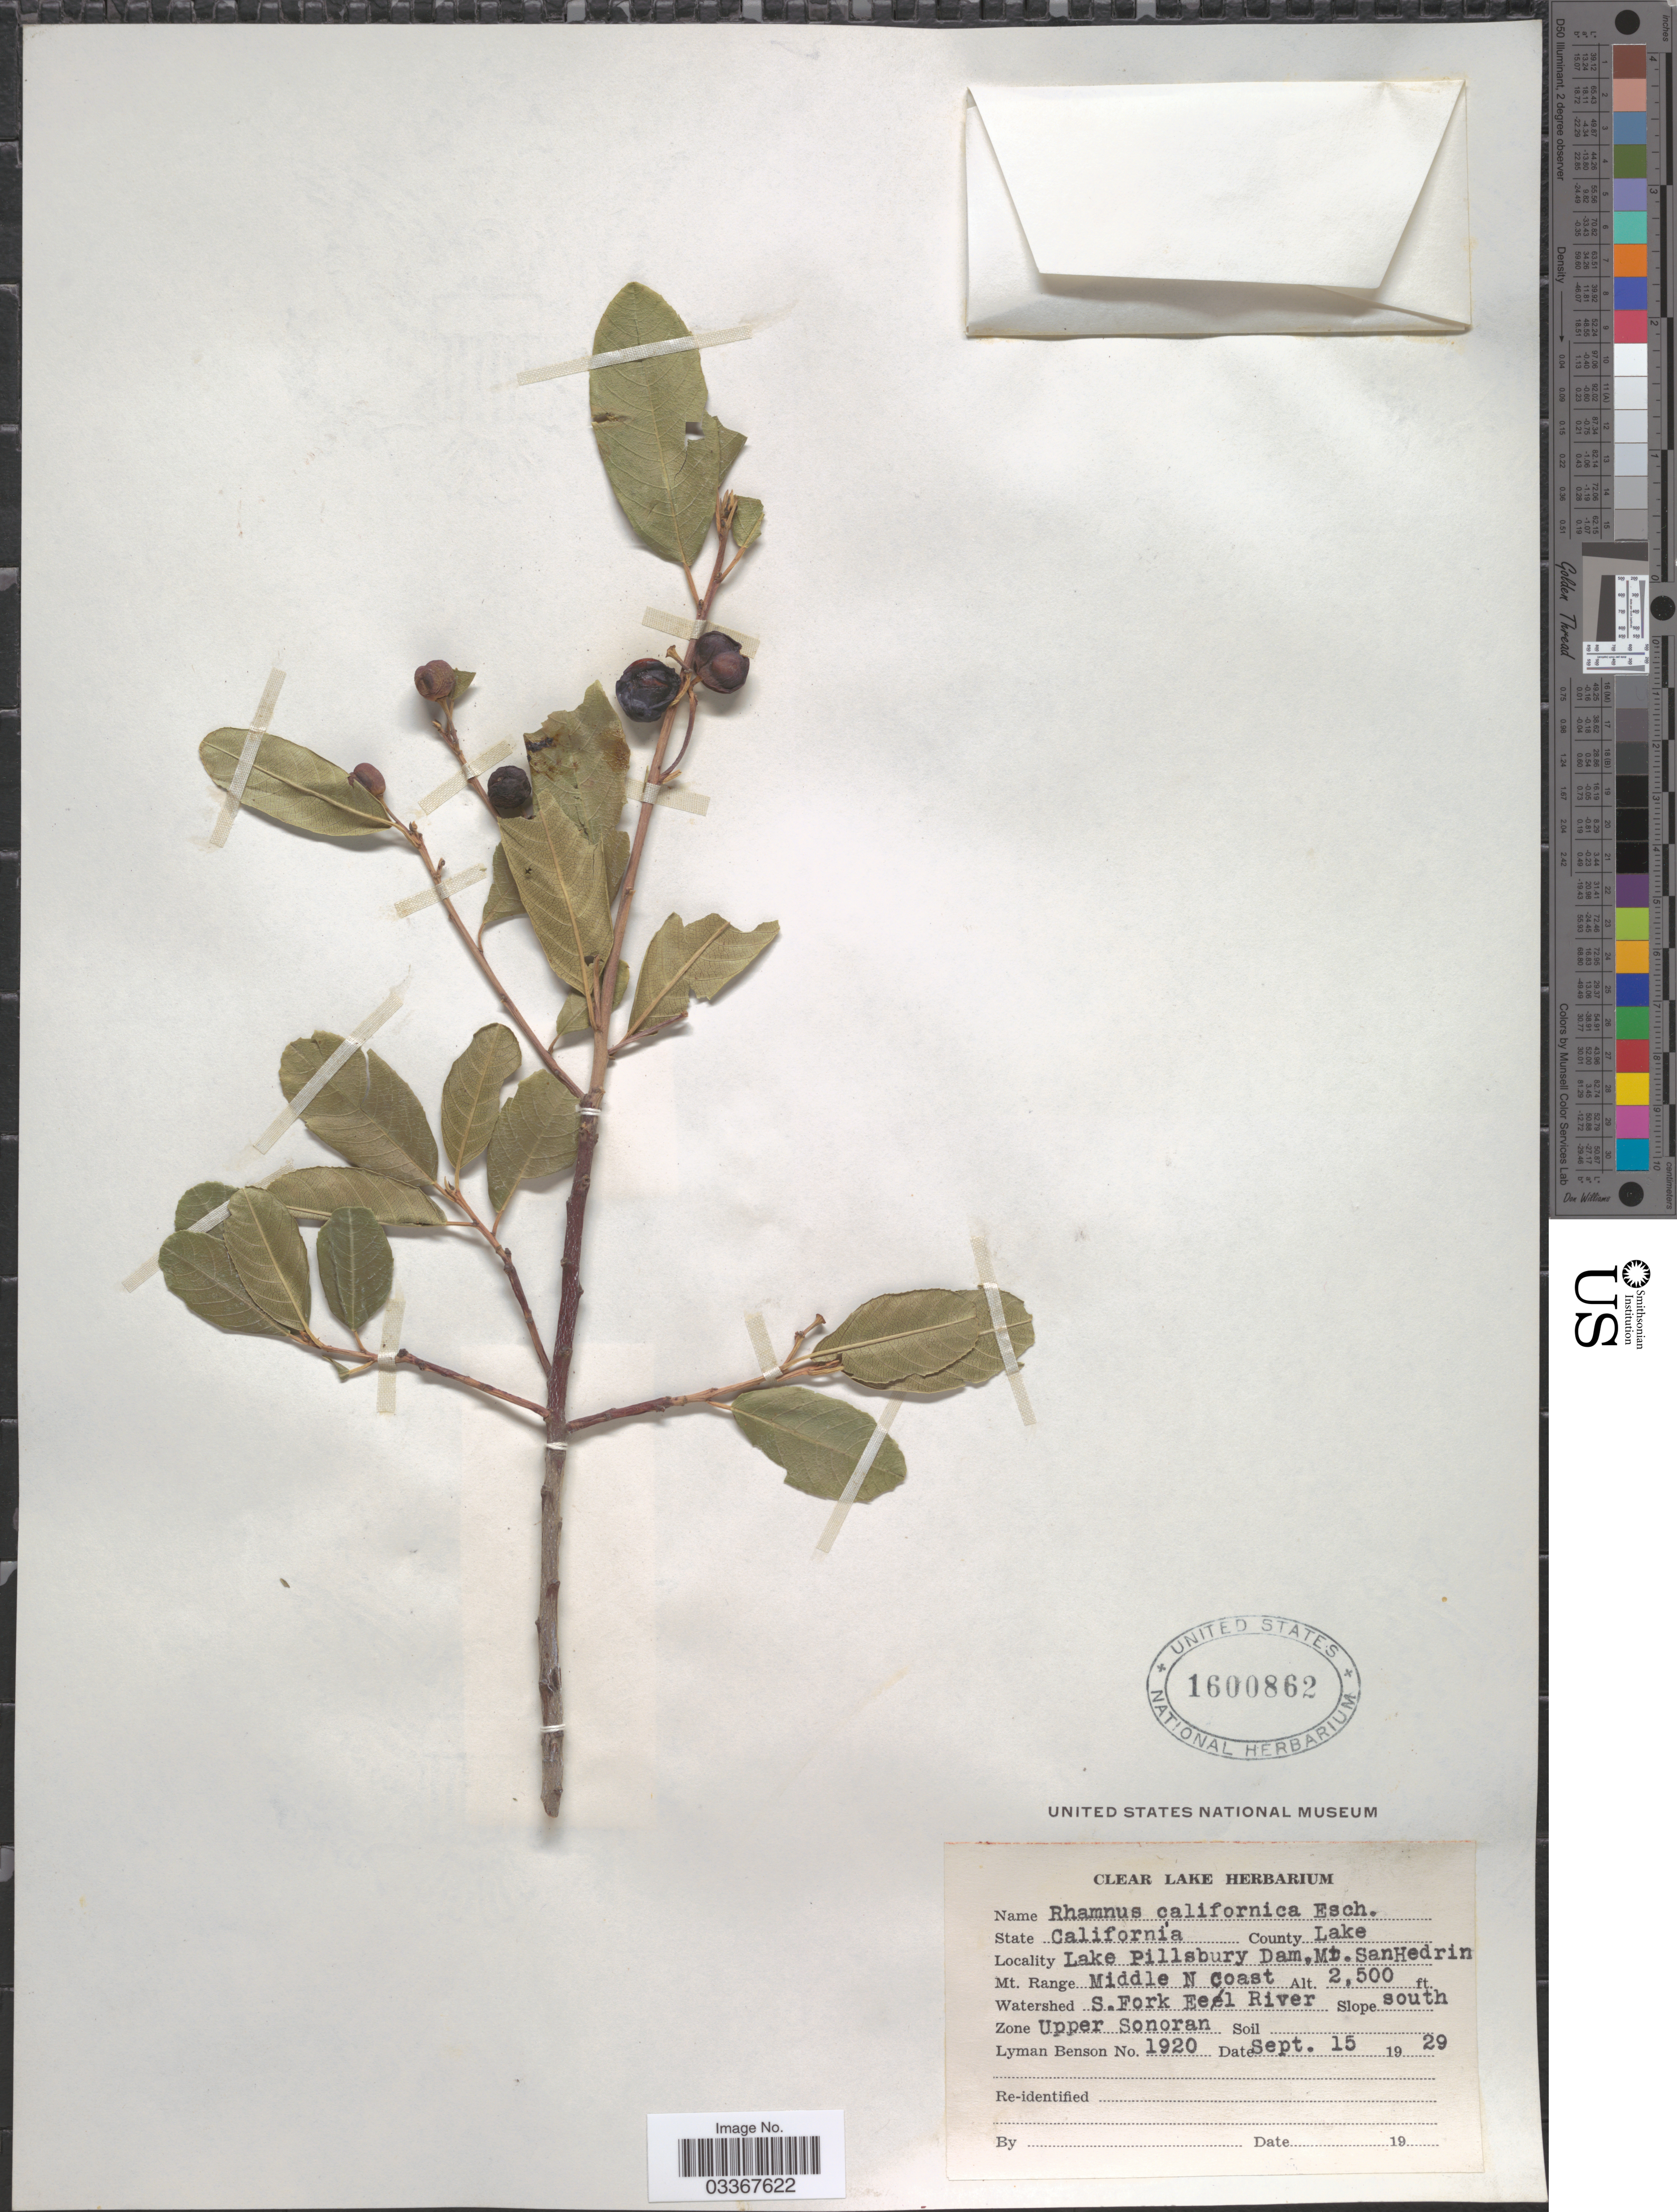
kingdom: Plantae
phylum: Tracheophyta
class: Magnoliopsida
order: Rosales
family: Rhamnaceae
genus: Frangula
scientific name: Frangula californica subsp. californica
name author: (Eschsch.) A. Gray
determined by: Strong, Mark T., (BOT), Smithsonian Institution - National Museum of Natural History (UNITED STATES)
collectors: L. D. Benson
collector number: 1920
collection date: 1929-09-15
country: United States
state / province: California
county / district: Lake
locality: County Lake, Lake Pillsbury Dam, Mt. San Hedrin, Mt. Range Middle N Coast, Watershed S. Fork Eel River, Zone Upper Sonoran.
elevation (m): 762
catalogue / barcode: US 1600862